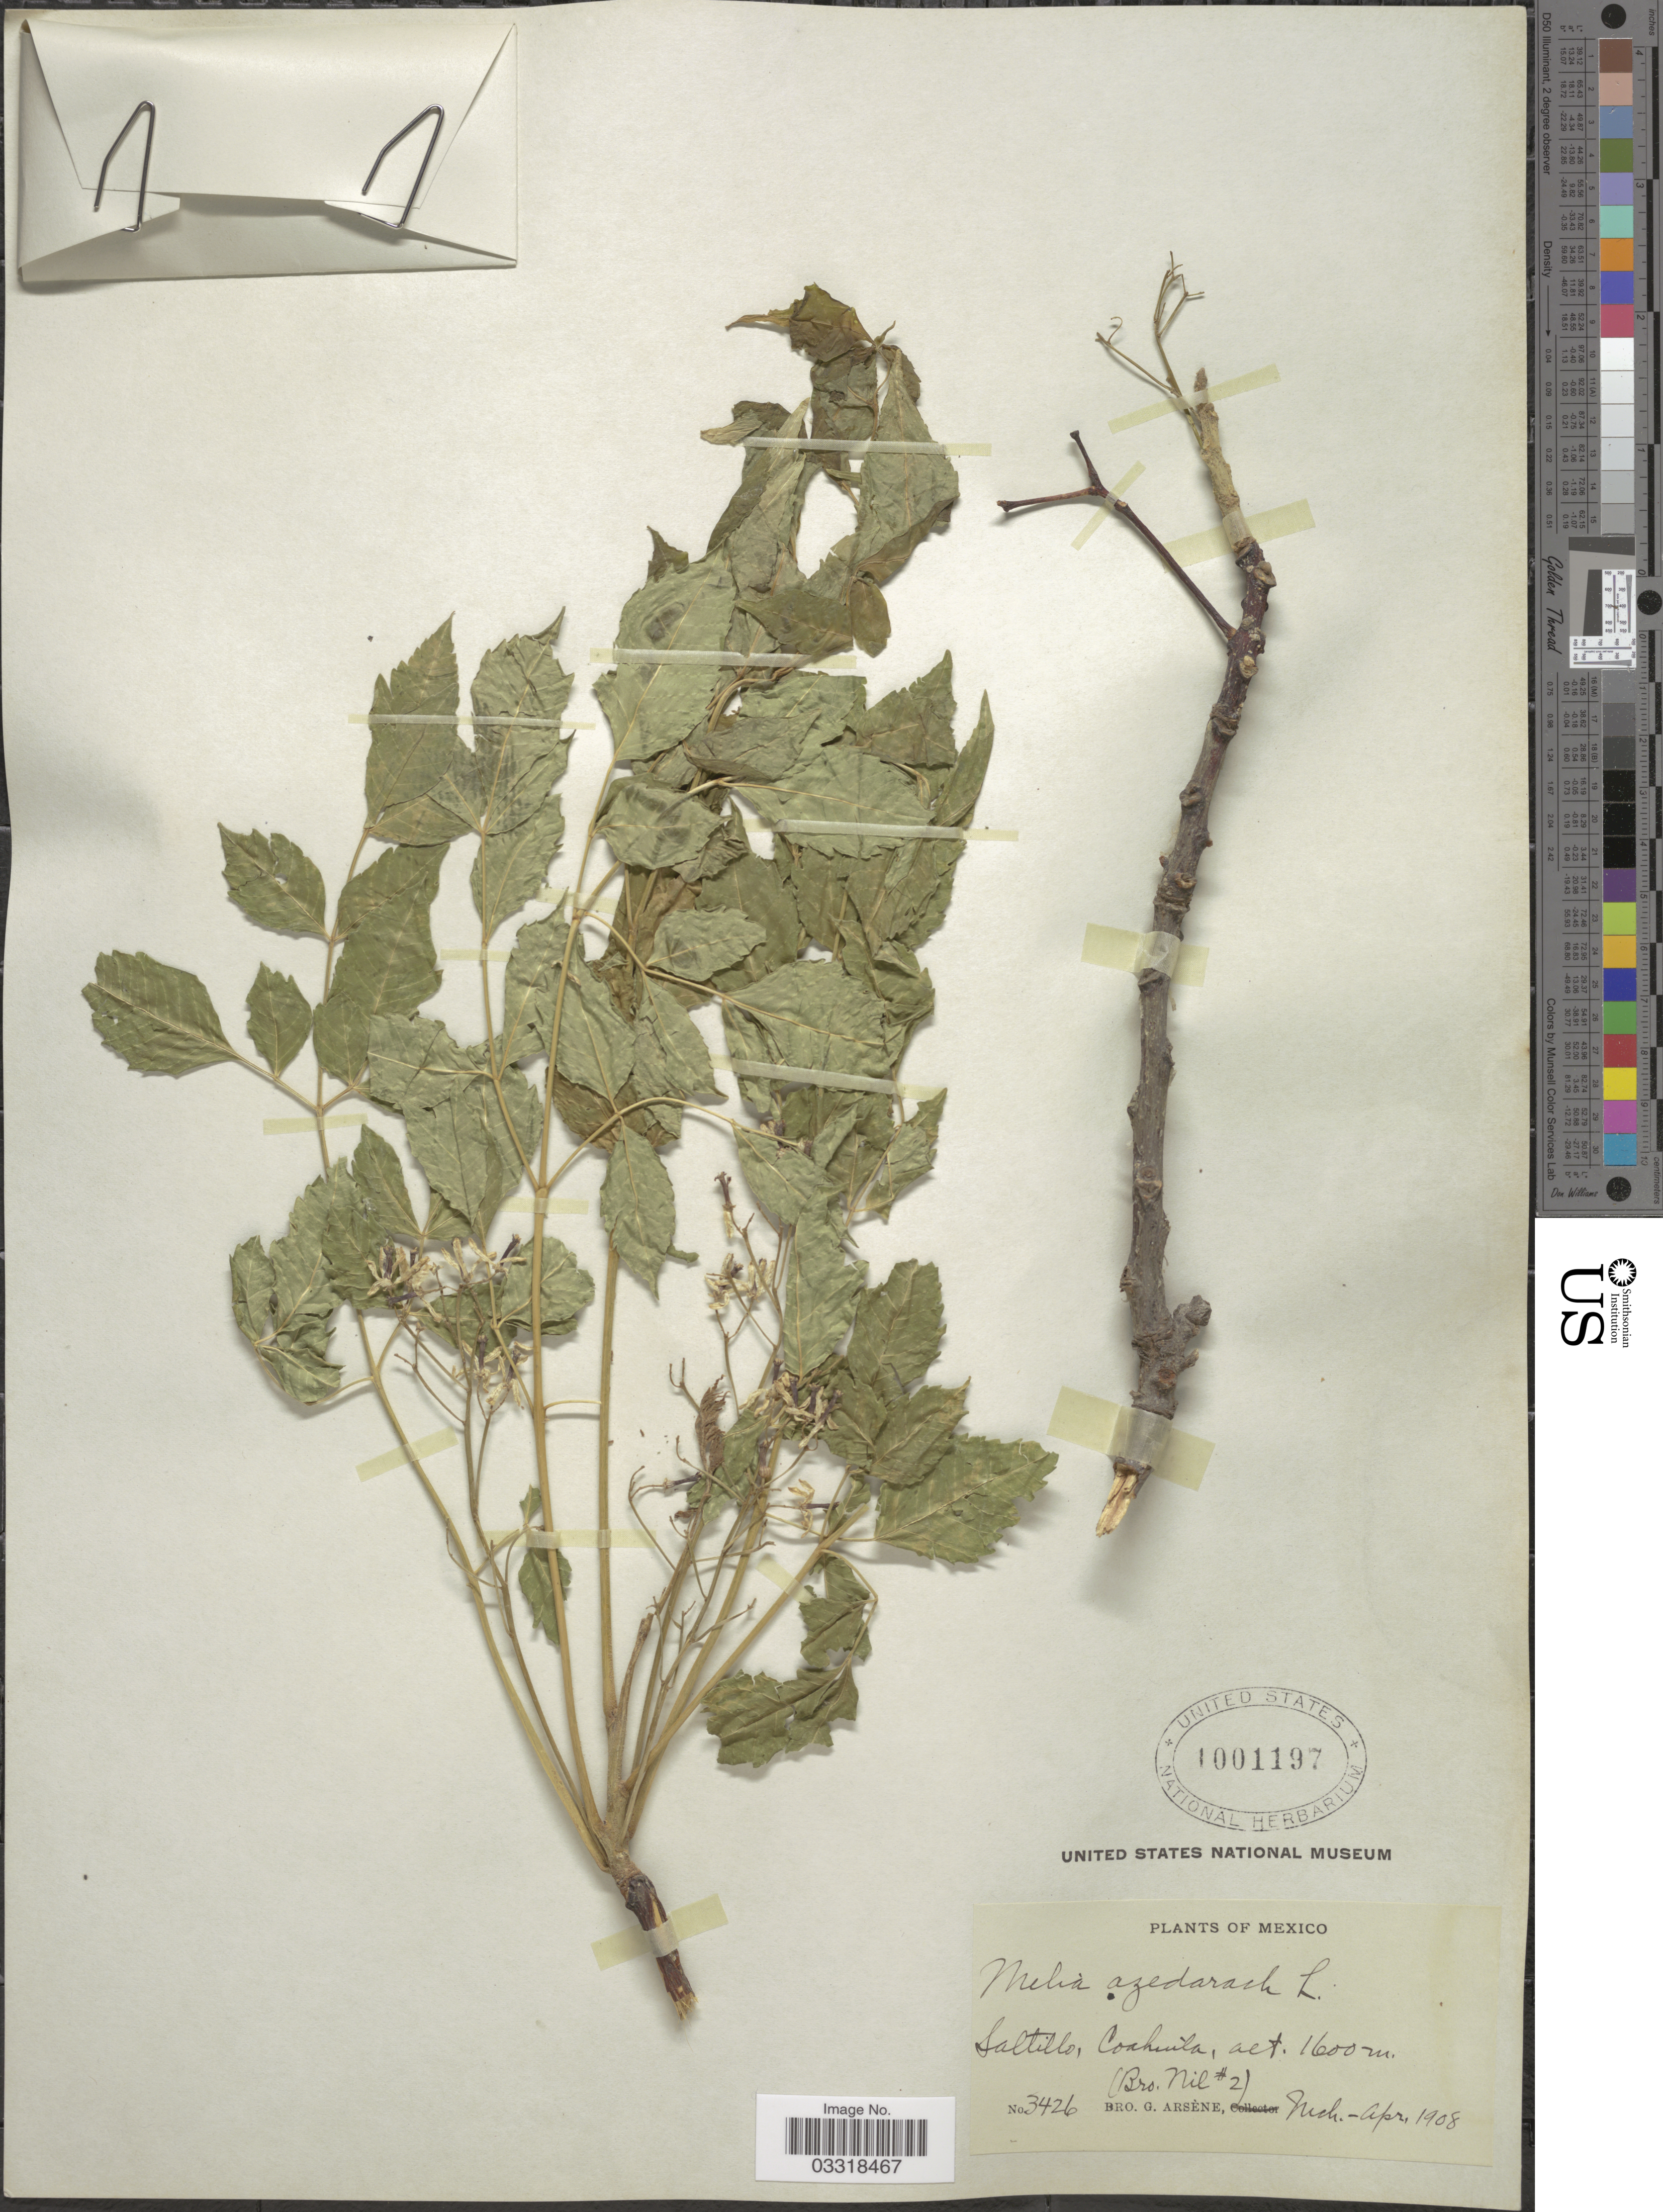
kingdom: Plantae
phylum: Tracheophyta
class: Magnoliopsida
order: Sapindales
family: Meliaceae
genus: Melia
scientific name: Melia azedarach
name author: L.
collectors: Bro. G. Arsène & Bro. Nil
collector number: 2/3426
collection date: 1908-03/1908-04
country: Mexico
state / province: Coahuila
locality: Saltillo.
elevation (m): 1600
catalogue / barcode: US 1001197